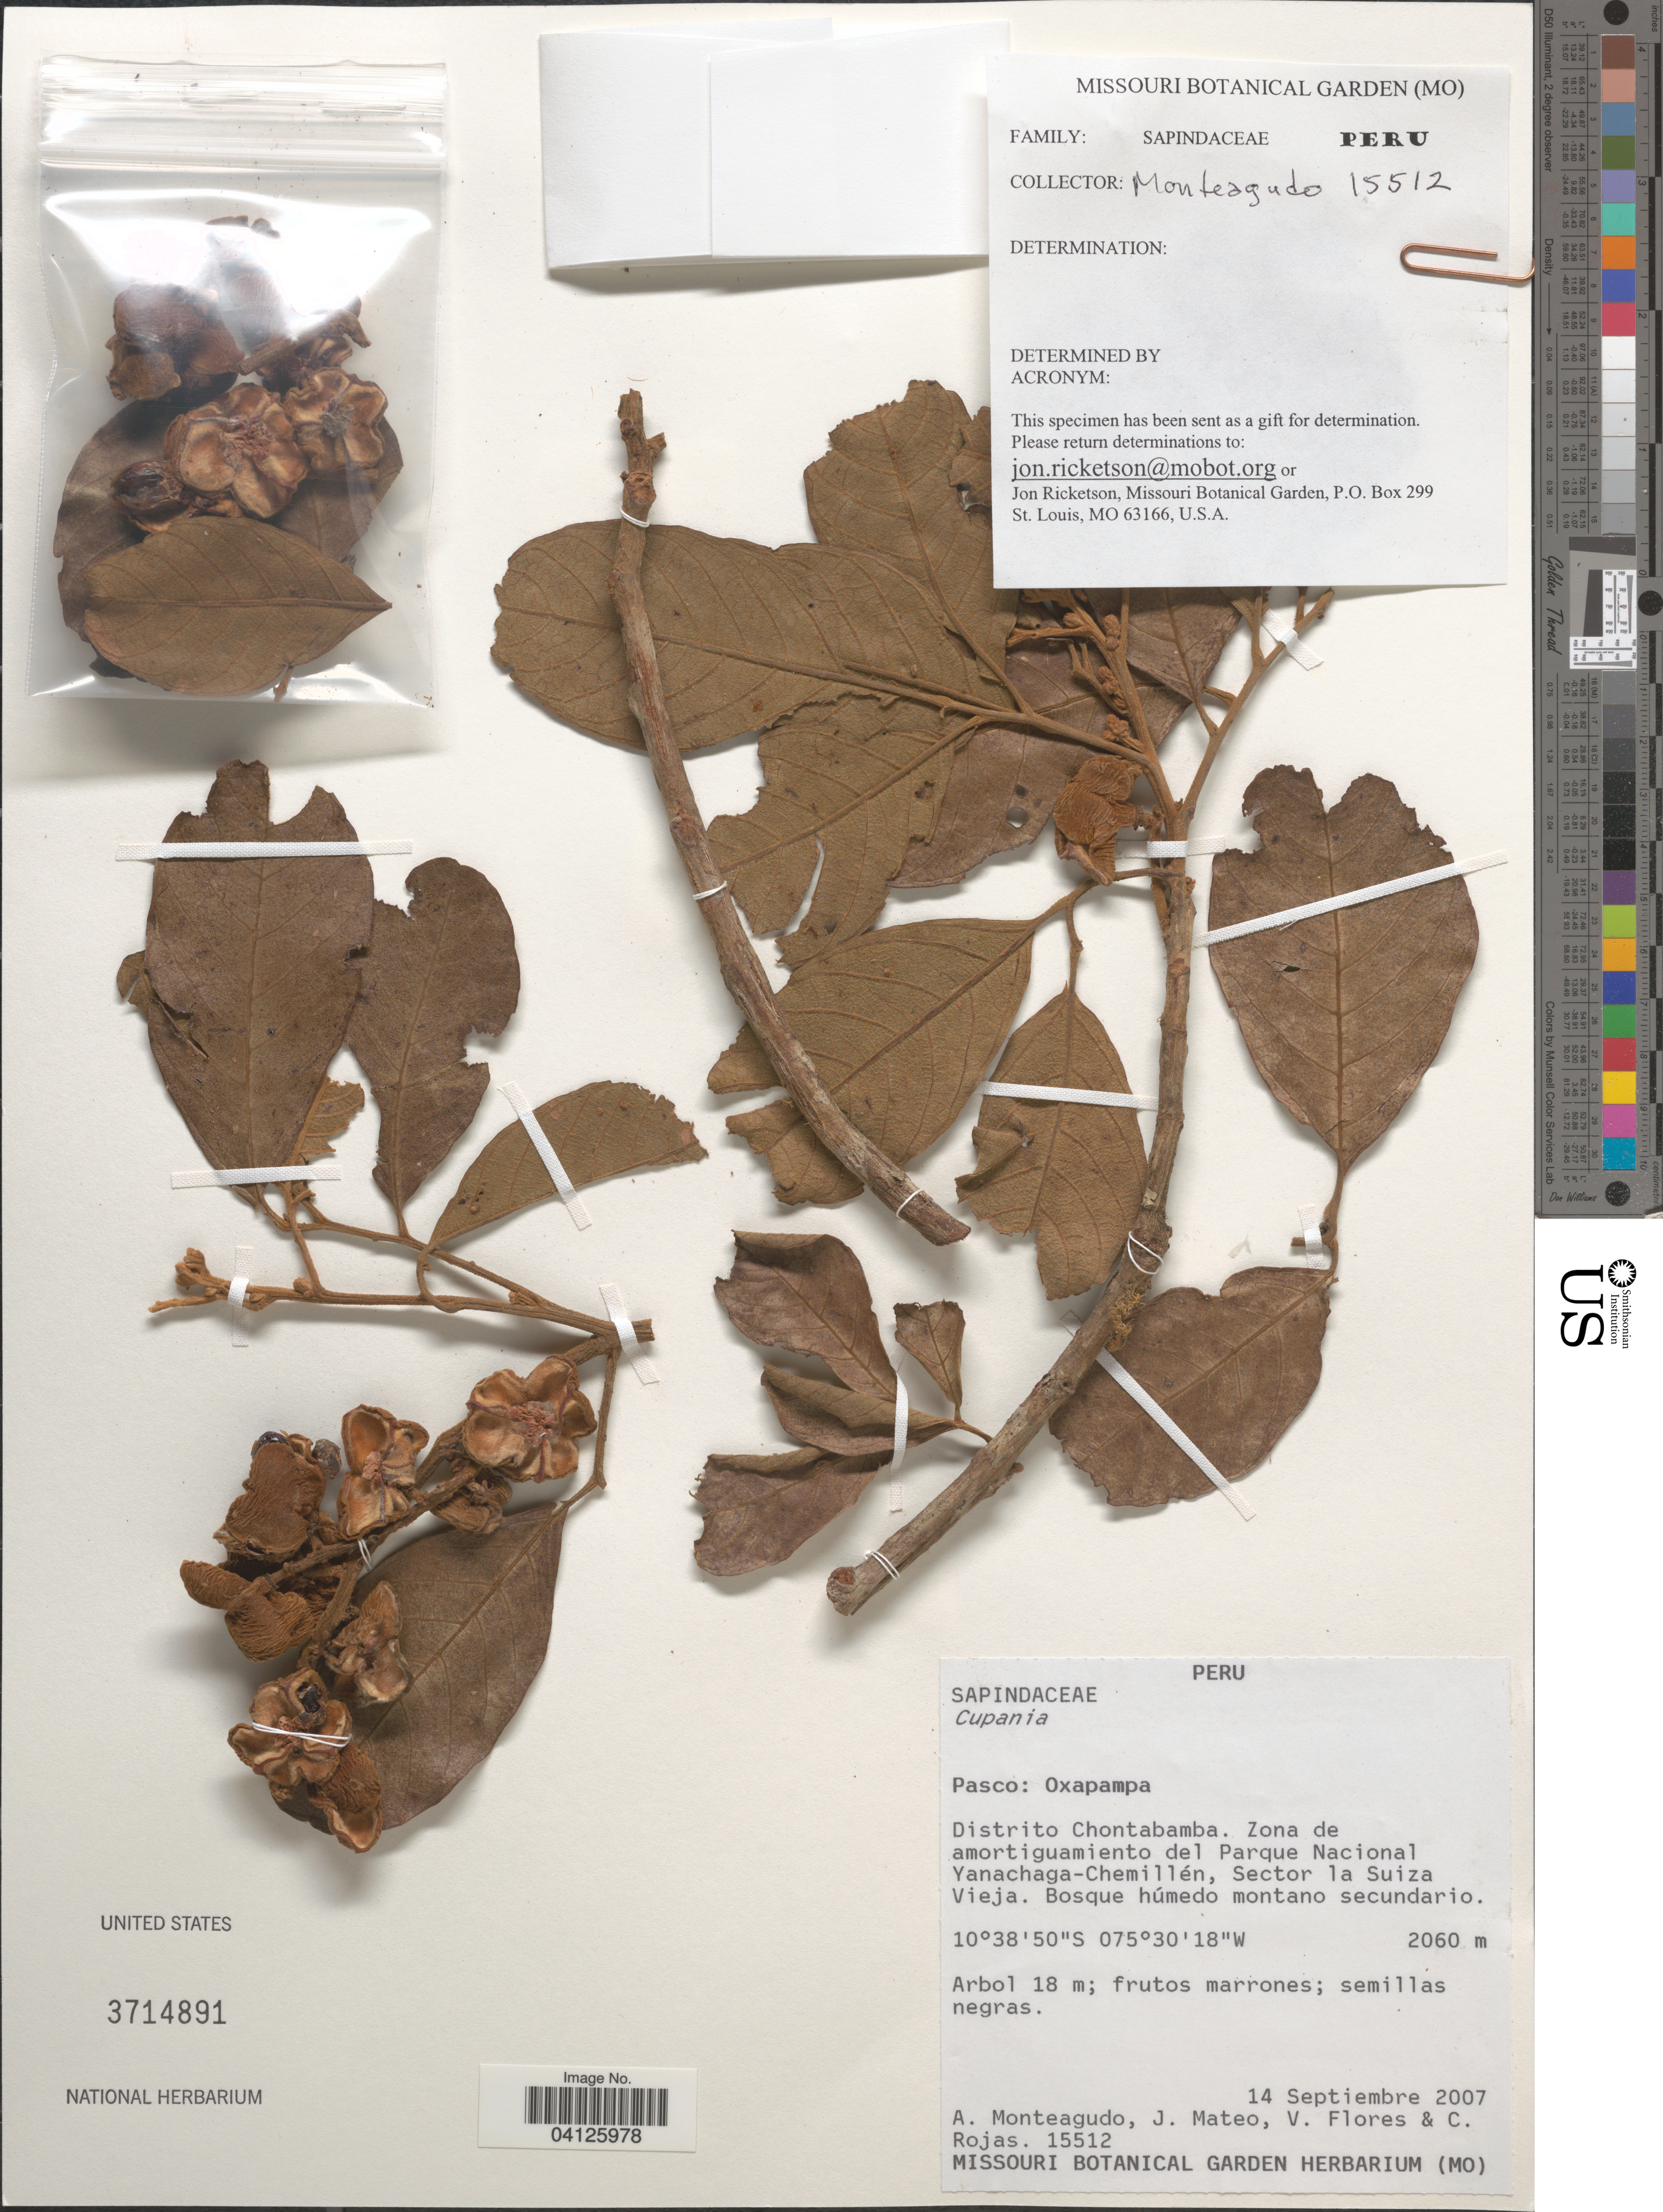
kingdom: Plantae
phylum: Tracheophyta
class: Magnoliopsida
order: Sapindales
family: Sapindaceae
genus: Cupania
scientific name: Cupania sp.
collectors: A. Monteagudo, J. Mateo, V. Flores & C. Rojas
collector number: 15512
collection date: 2007-09-14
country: Peru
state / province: Pasco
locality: Oxapampa. Distrito Chontabamba. Zona de amortiguamiento del Parque Nacional Yanachaga–Chemillén, Sector la Suiza Vieja.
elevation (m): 2060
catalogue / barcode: US 3714891